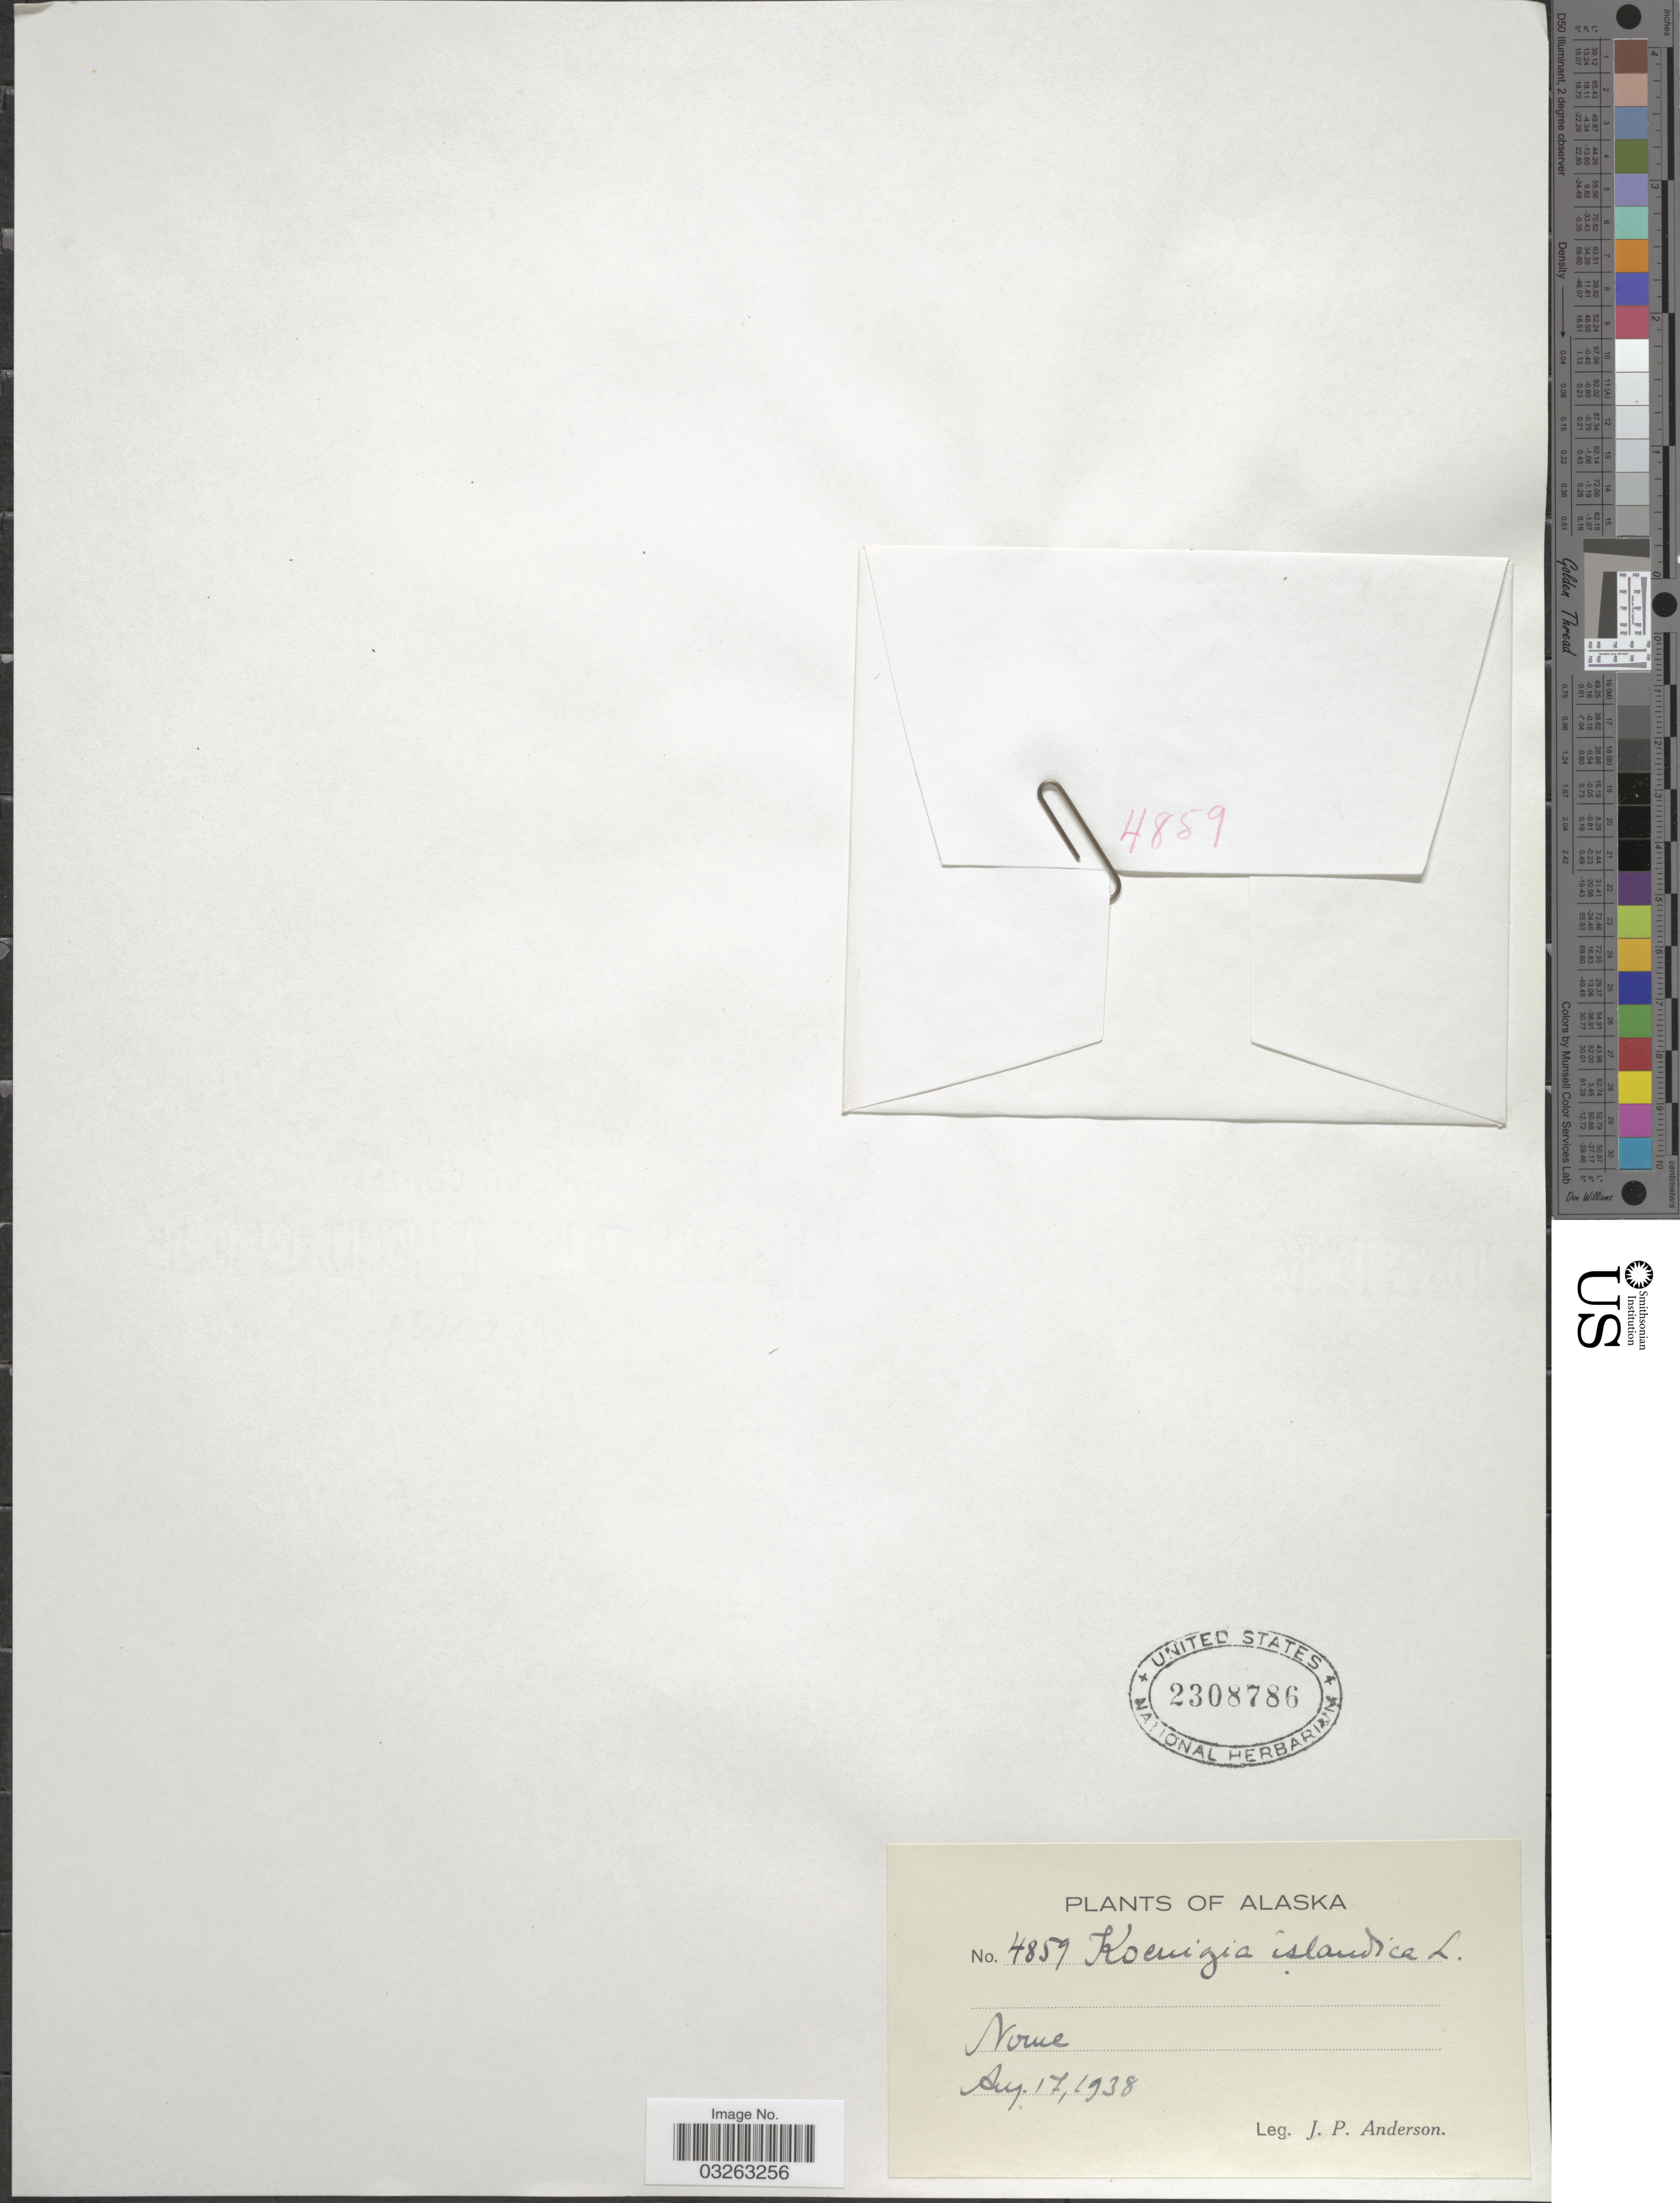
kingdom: Plantae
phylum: Tracheophyta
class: Magnoliopsida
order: Caryophyllales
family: Polygonaceae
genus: Koenigia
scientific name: Koenigia islandica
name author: L.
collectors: J. P. Anderson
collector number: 4859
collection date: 1938-08-17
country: United States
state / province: Alaska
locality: Nome.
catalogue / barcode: US 2308786